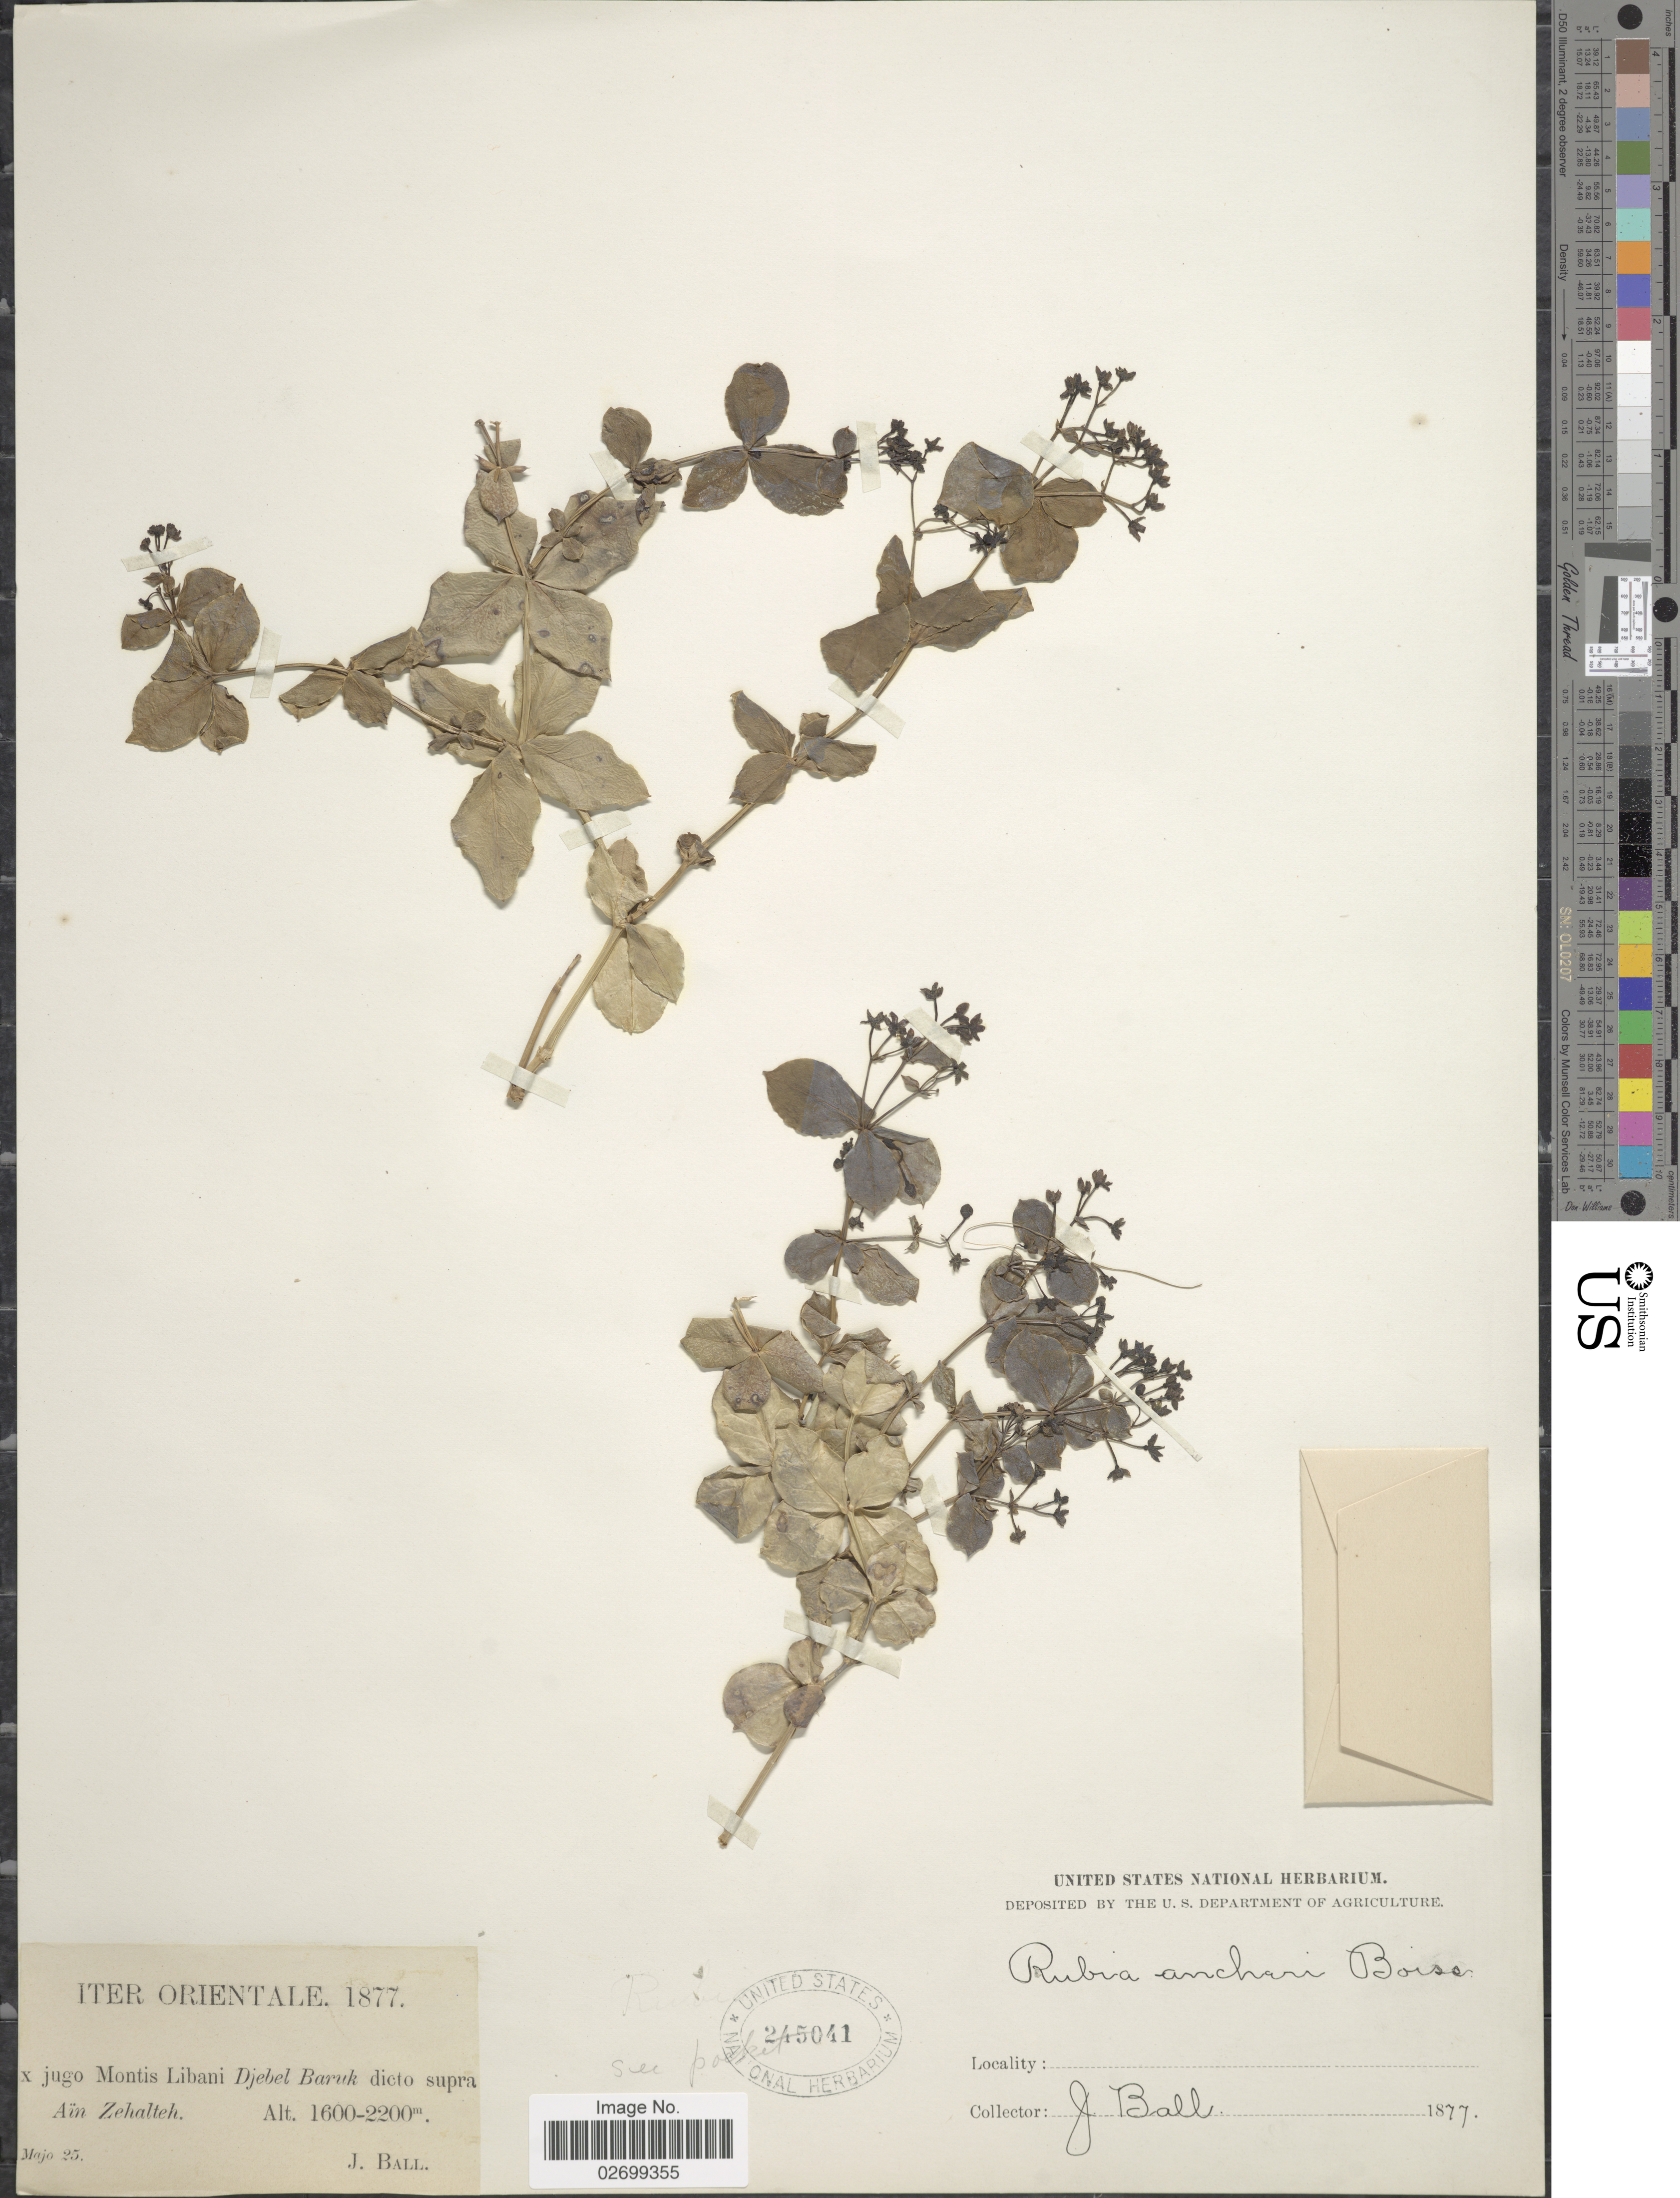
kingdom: Plantae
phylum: Tracheophyta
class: Magnoliopsida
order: Gentianales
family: Rubiaceae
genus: Rubia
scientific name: Rubia aucheri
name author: Boiss.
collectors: J. Ball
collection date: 1877-05-25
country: Lebanon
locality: Orientale, jugo Montis Djebel Baruk dicto supra Ain Zehalteh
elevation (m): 1600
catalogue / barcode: US 245041